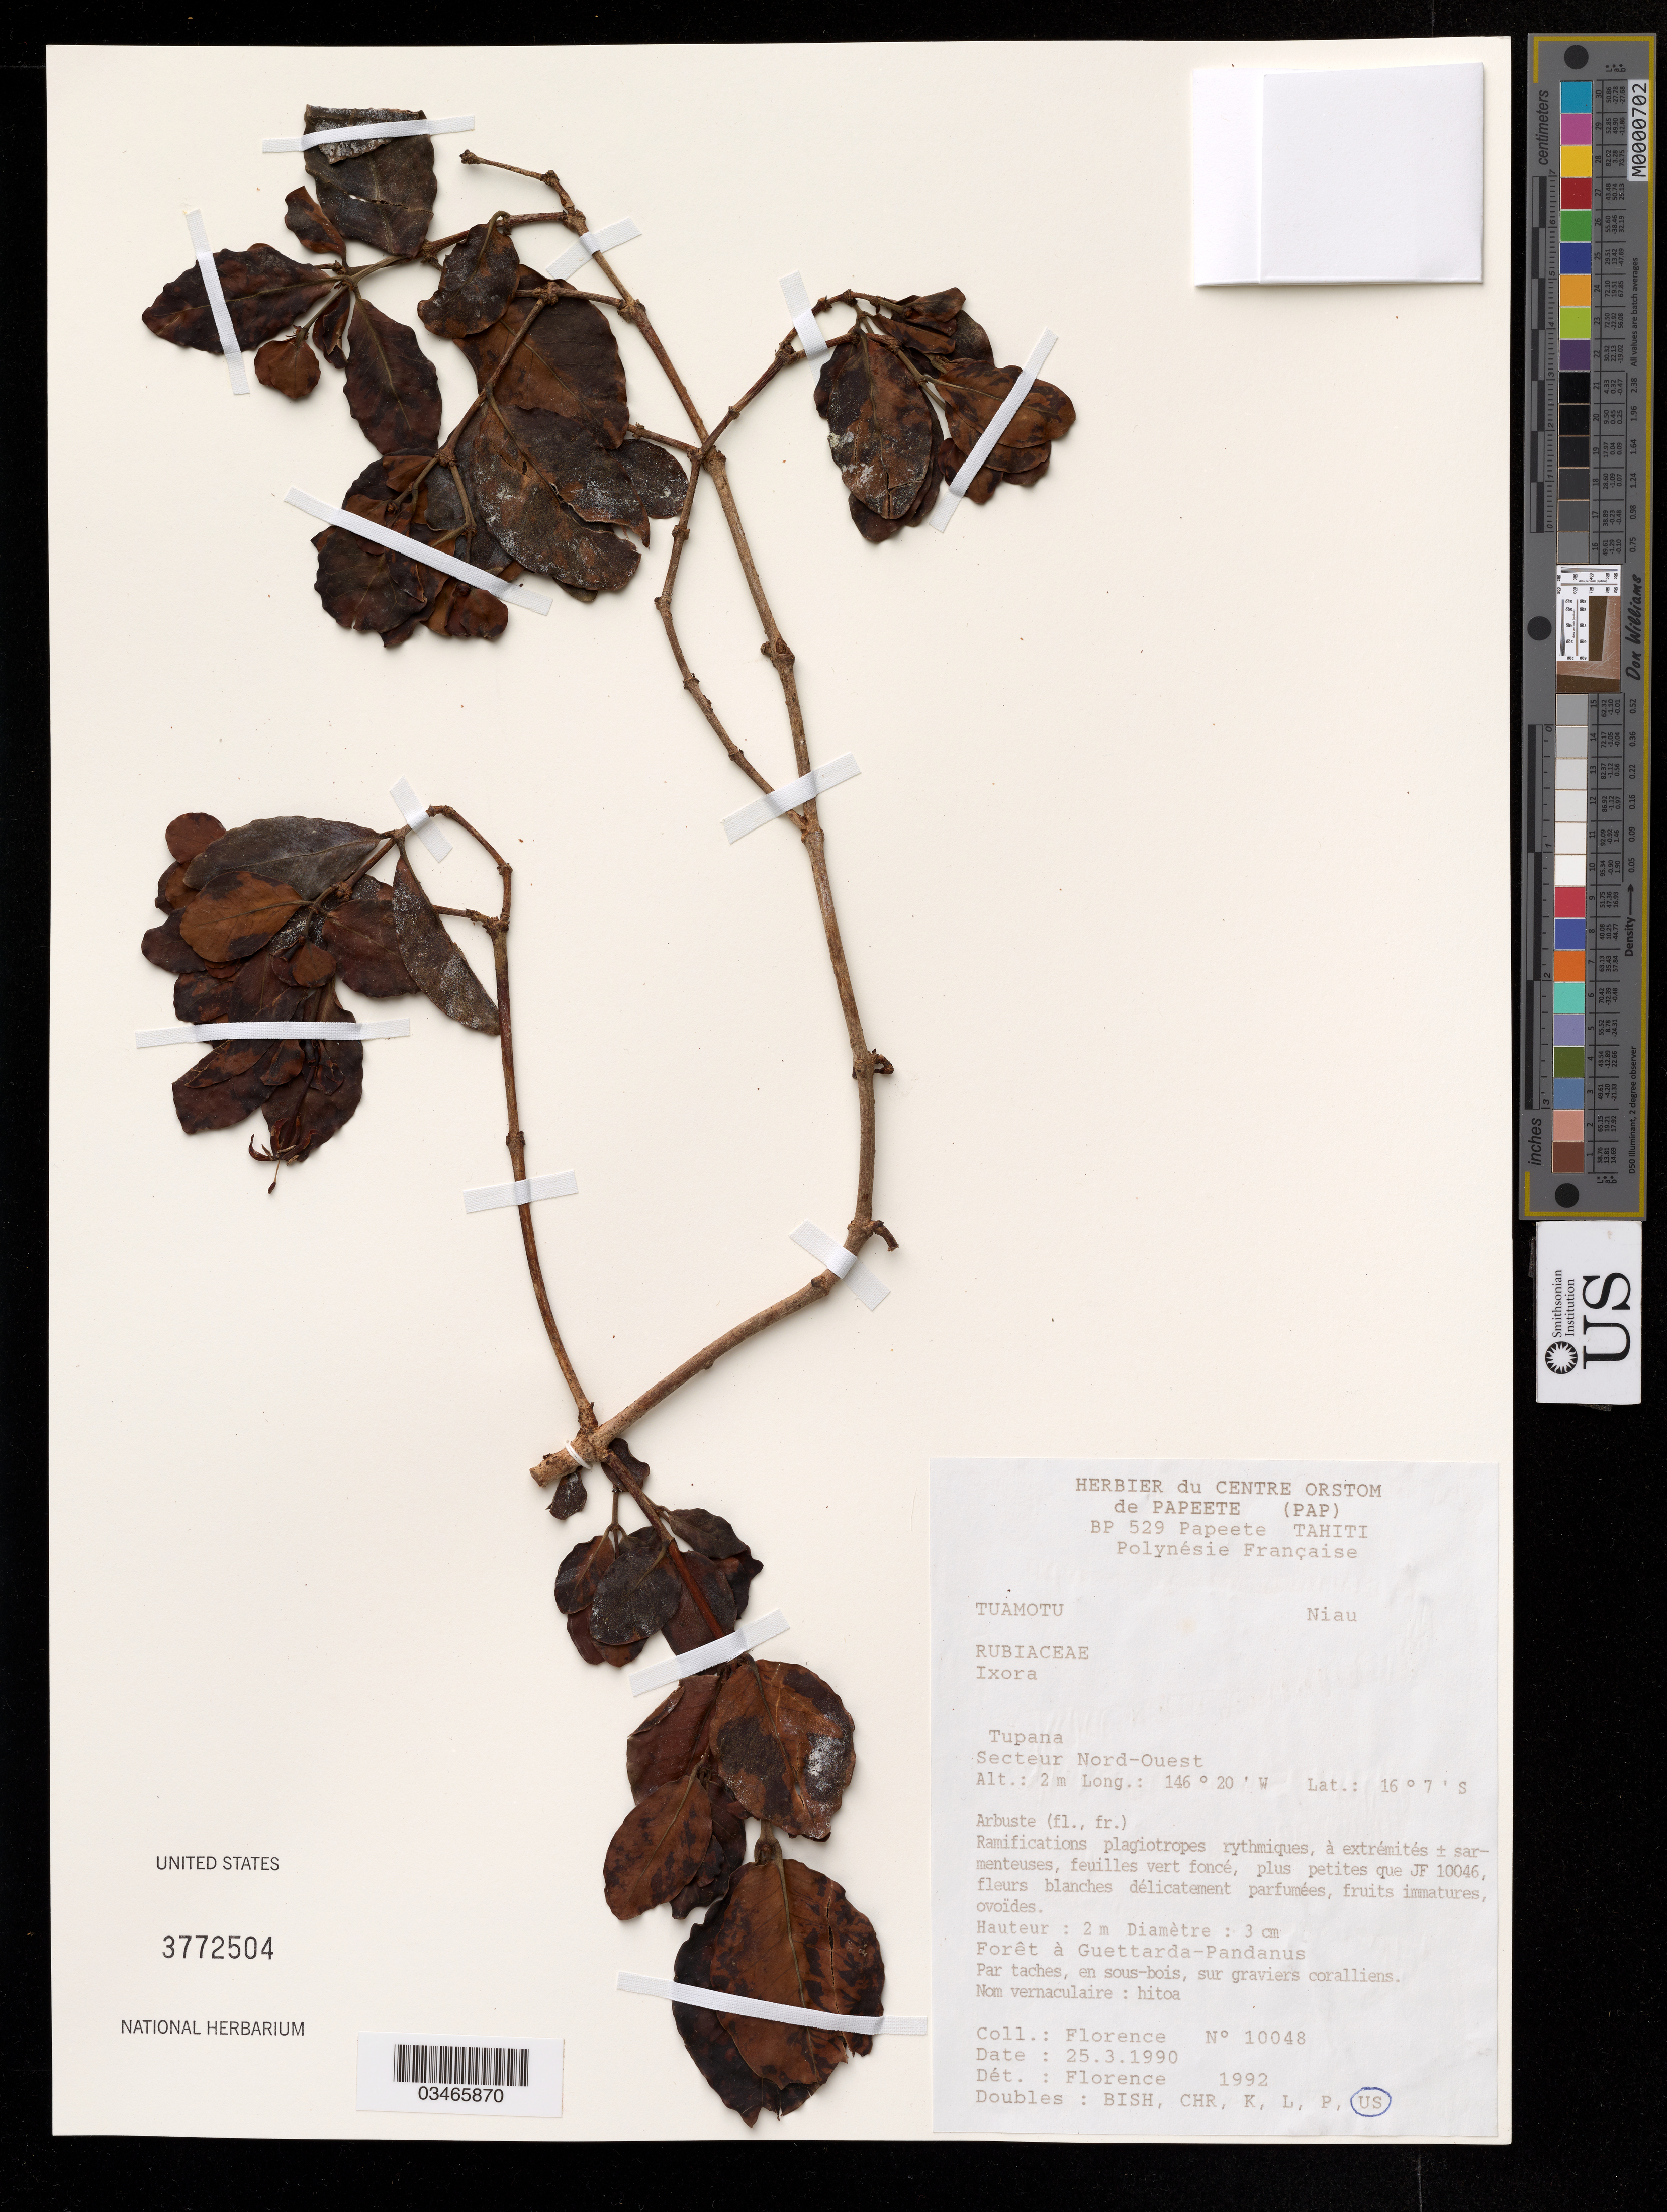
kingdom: Plantae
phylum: Tracheophyta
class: Magnoliopsida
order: Gentianales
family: Rubiaceae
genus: Ixora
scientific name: Ixora sp.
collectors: Florence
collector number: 10048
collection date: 1992-03-25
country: French Polynesia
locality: Tuamotu, Niau, Tupana, Sectuer Nord-Ouest.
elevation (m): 2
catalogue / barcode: US 3772504